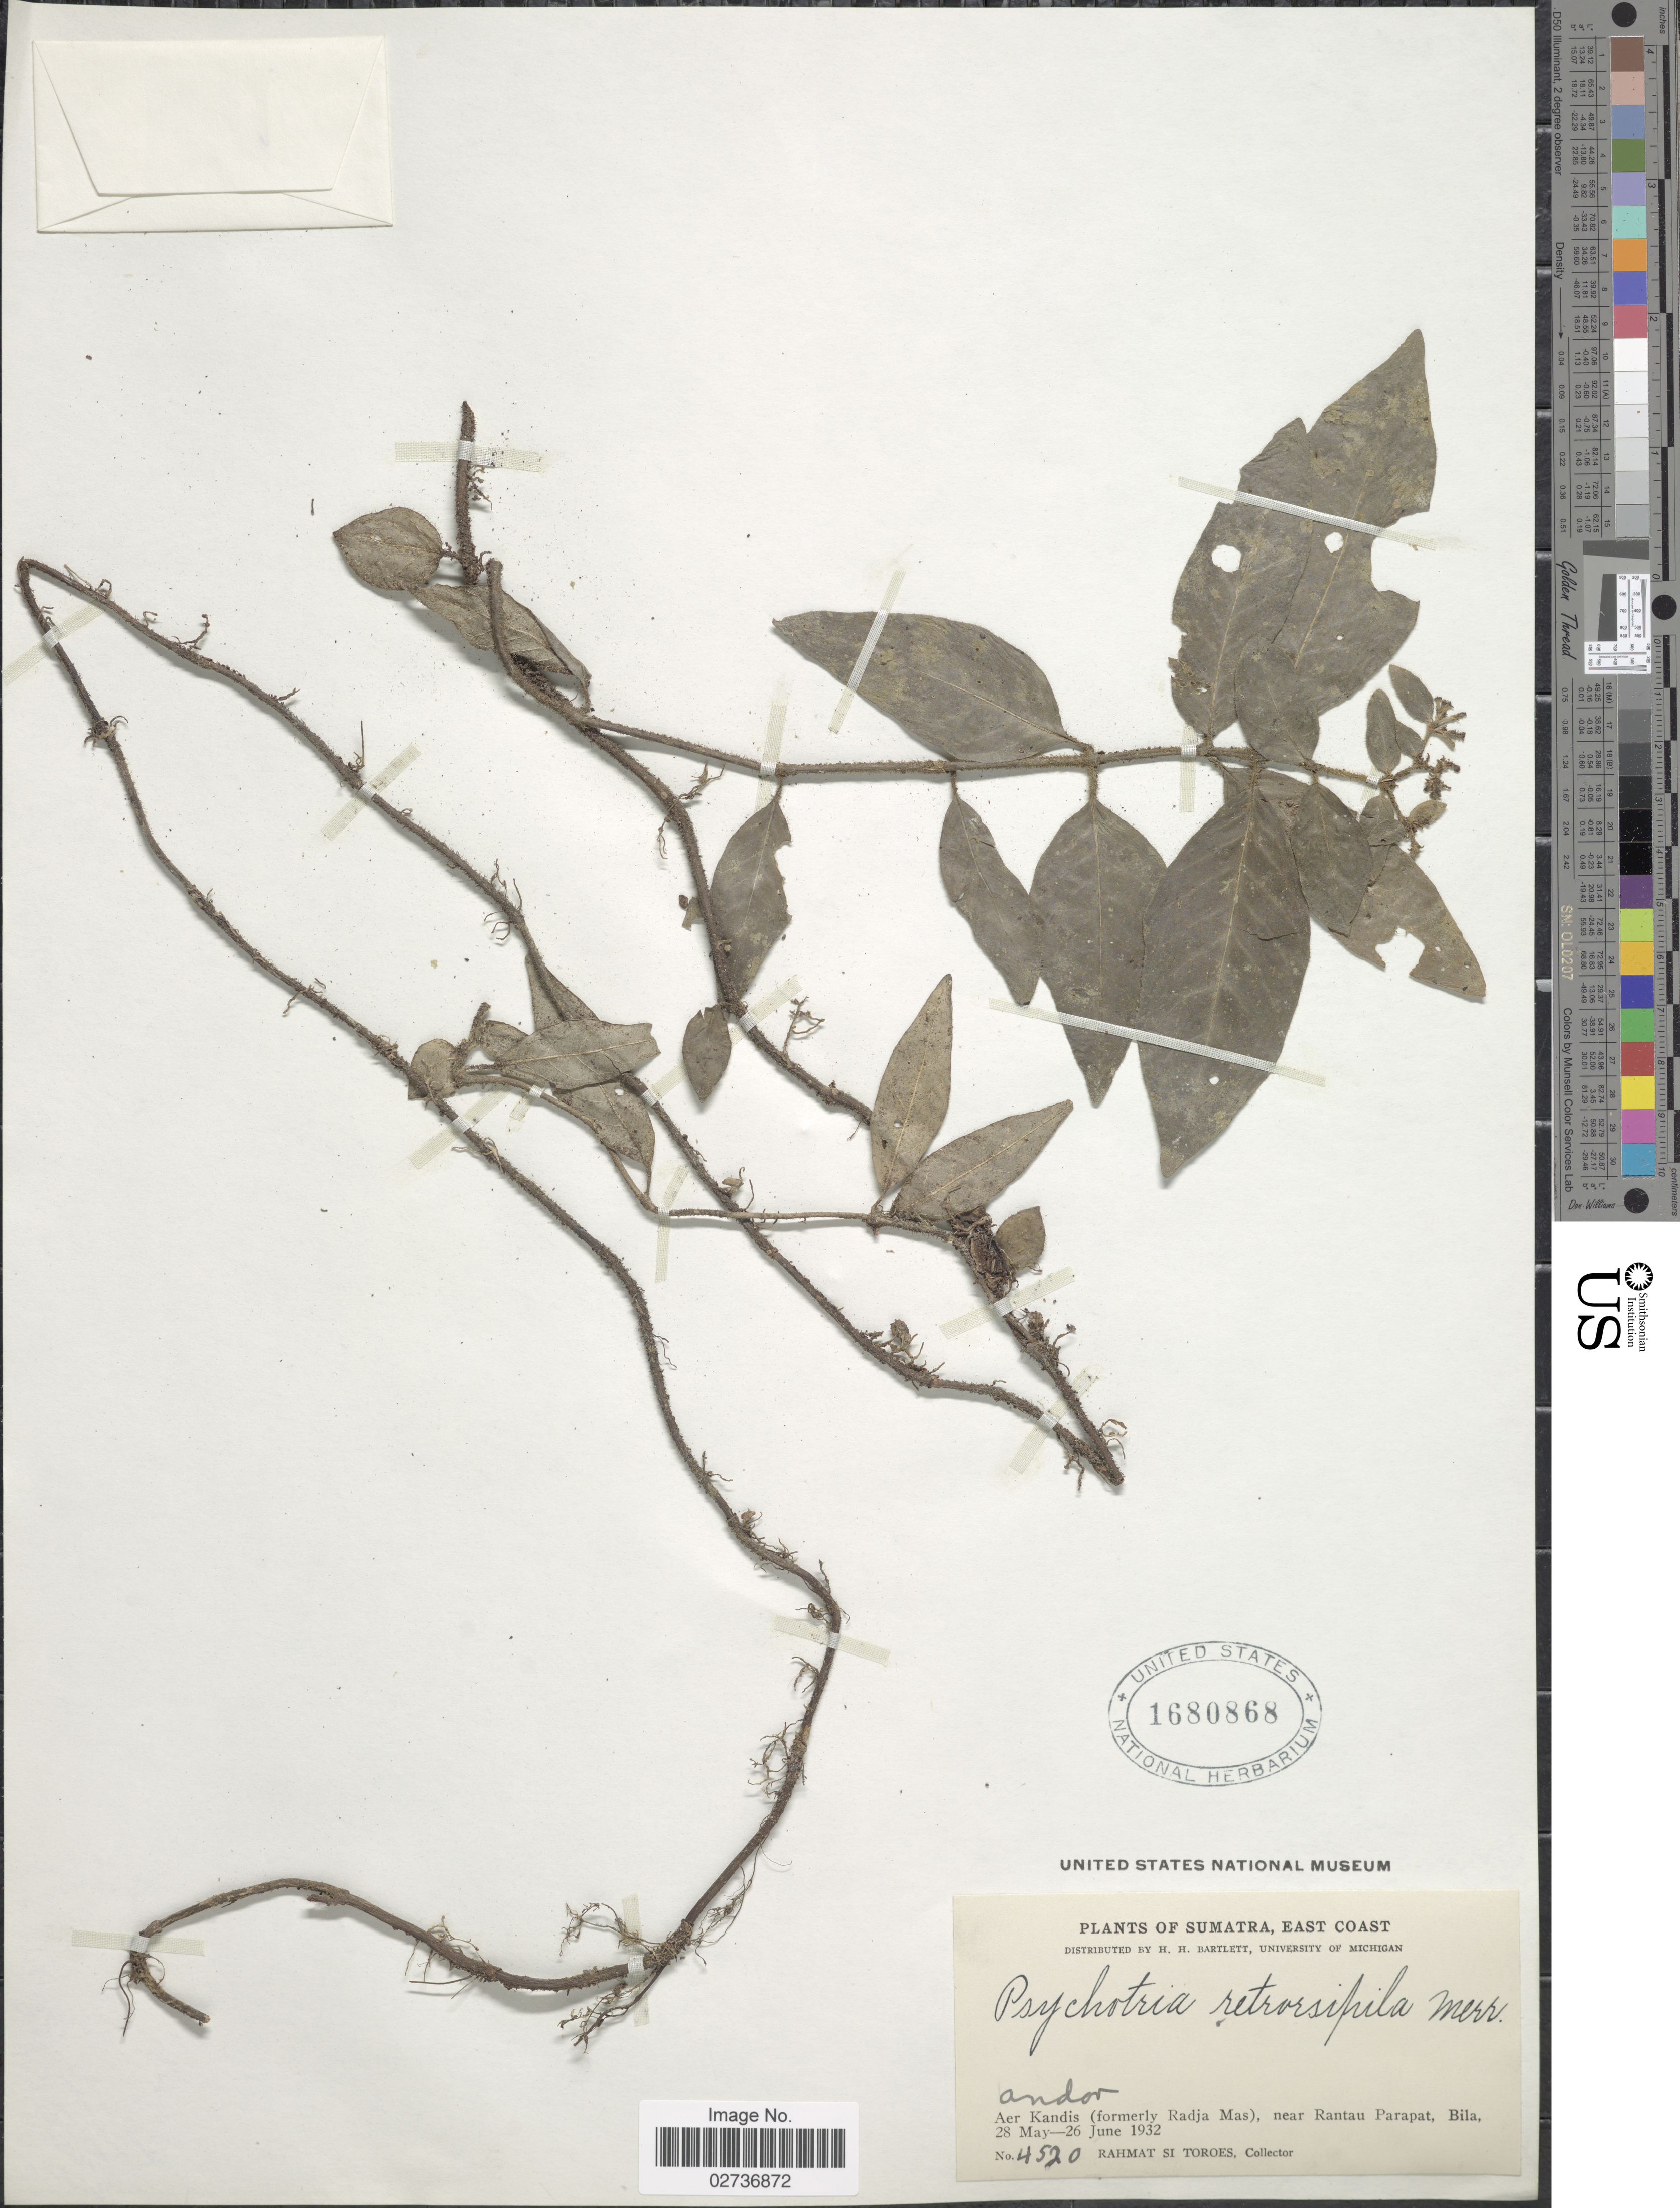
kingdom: Plantae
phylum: Tracheophyta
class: Magnoliopsida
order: Gentianales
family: Rubiaceae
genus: Psychotria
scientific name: Psychotria retrorsipila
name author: Merr.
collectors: Rahmat Si Boeea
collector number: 4520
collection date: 1932-05-28/1932-06-26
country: Indonesia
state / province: Sumatra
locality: Sumatra, East Coast. Aer Kandis (formerly Radja Mas), near Rantau Parapat, Bila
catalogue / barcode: US 1680868